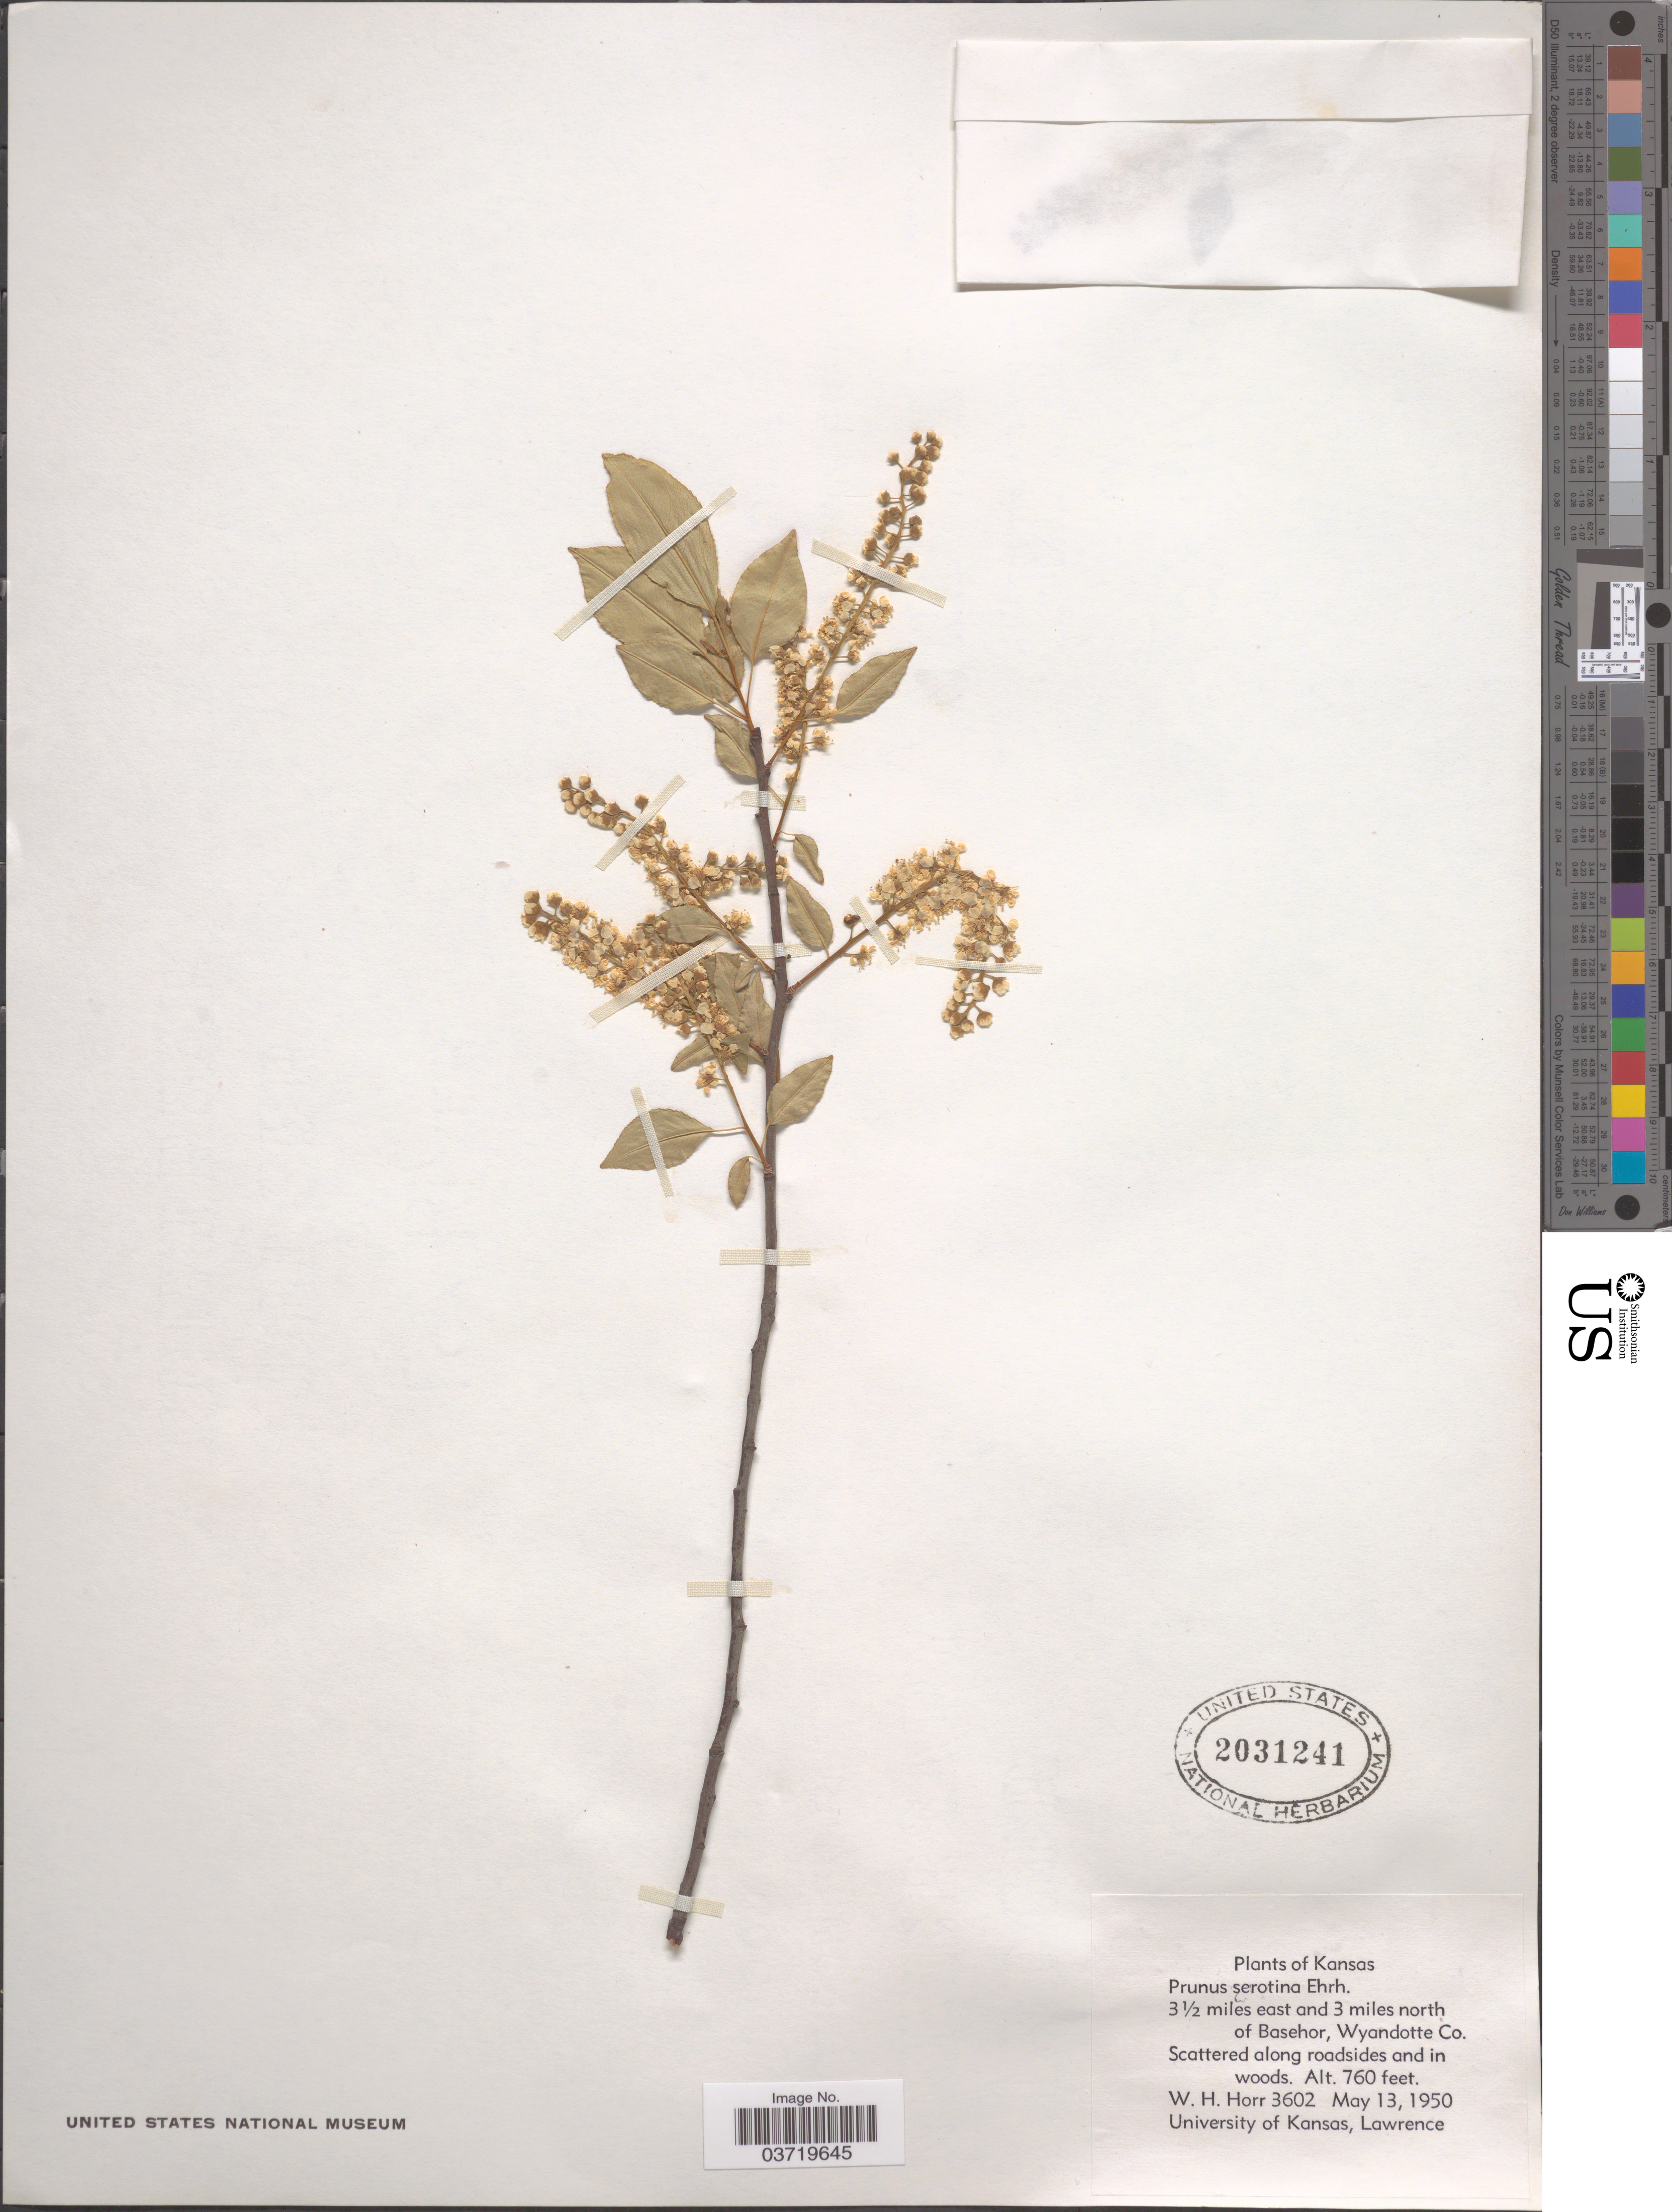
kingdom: Plantae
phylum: Tracheophyta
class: Magnoliopsida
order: Rosales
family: Rosaceae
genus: Prunus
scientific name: Prunus serotina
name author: Ehrh.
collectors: W. H. Horr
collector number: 3602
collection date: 1950-05-13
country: United States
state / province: Kansas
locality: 3½ miles east and 3 miles north of Basehor, Wyandotte Co.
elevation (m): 232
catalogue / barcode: US 2031241